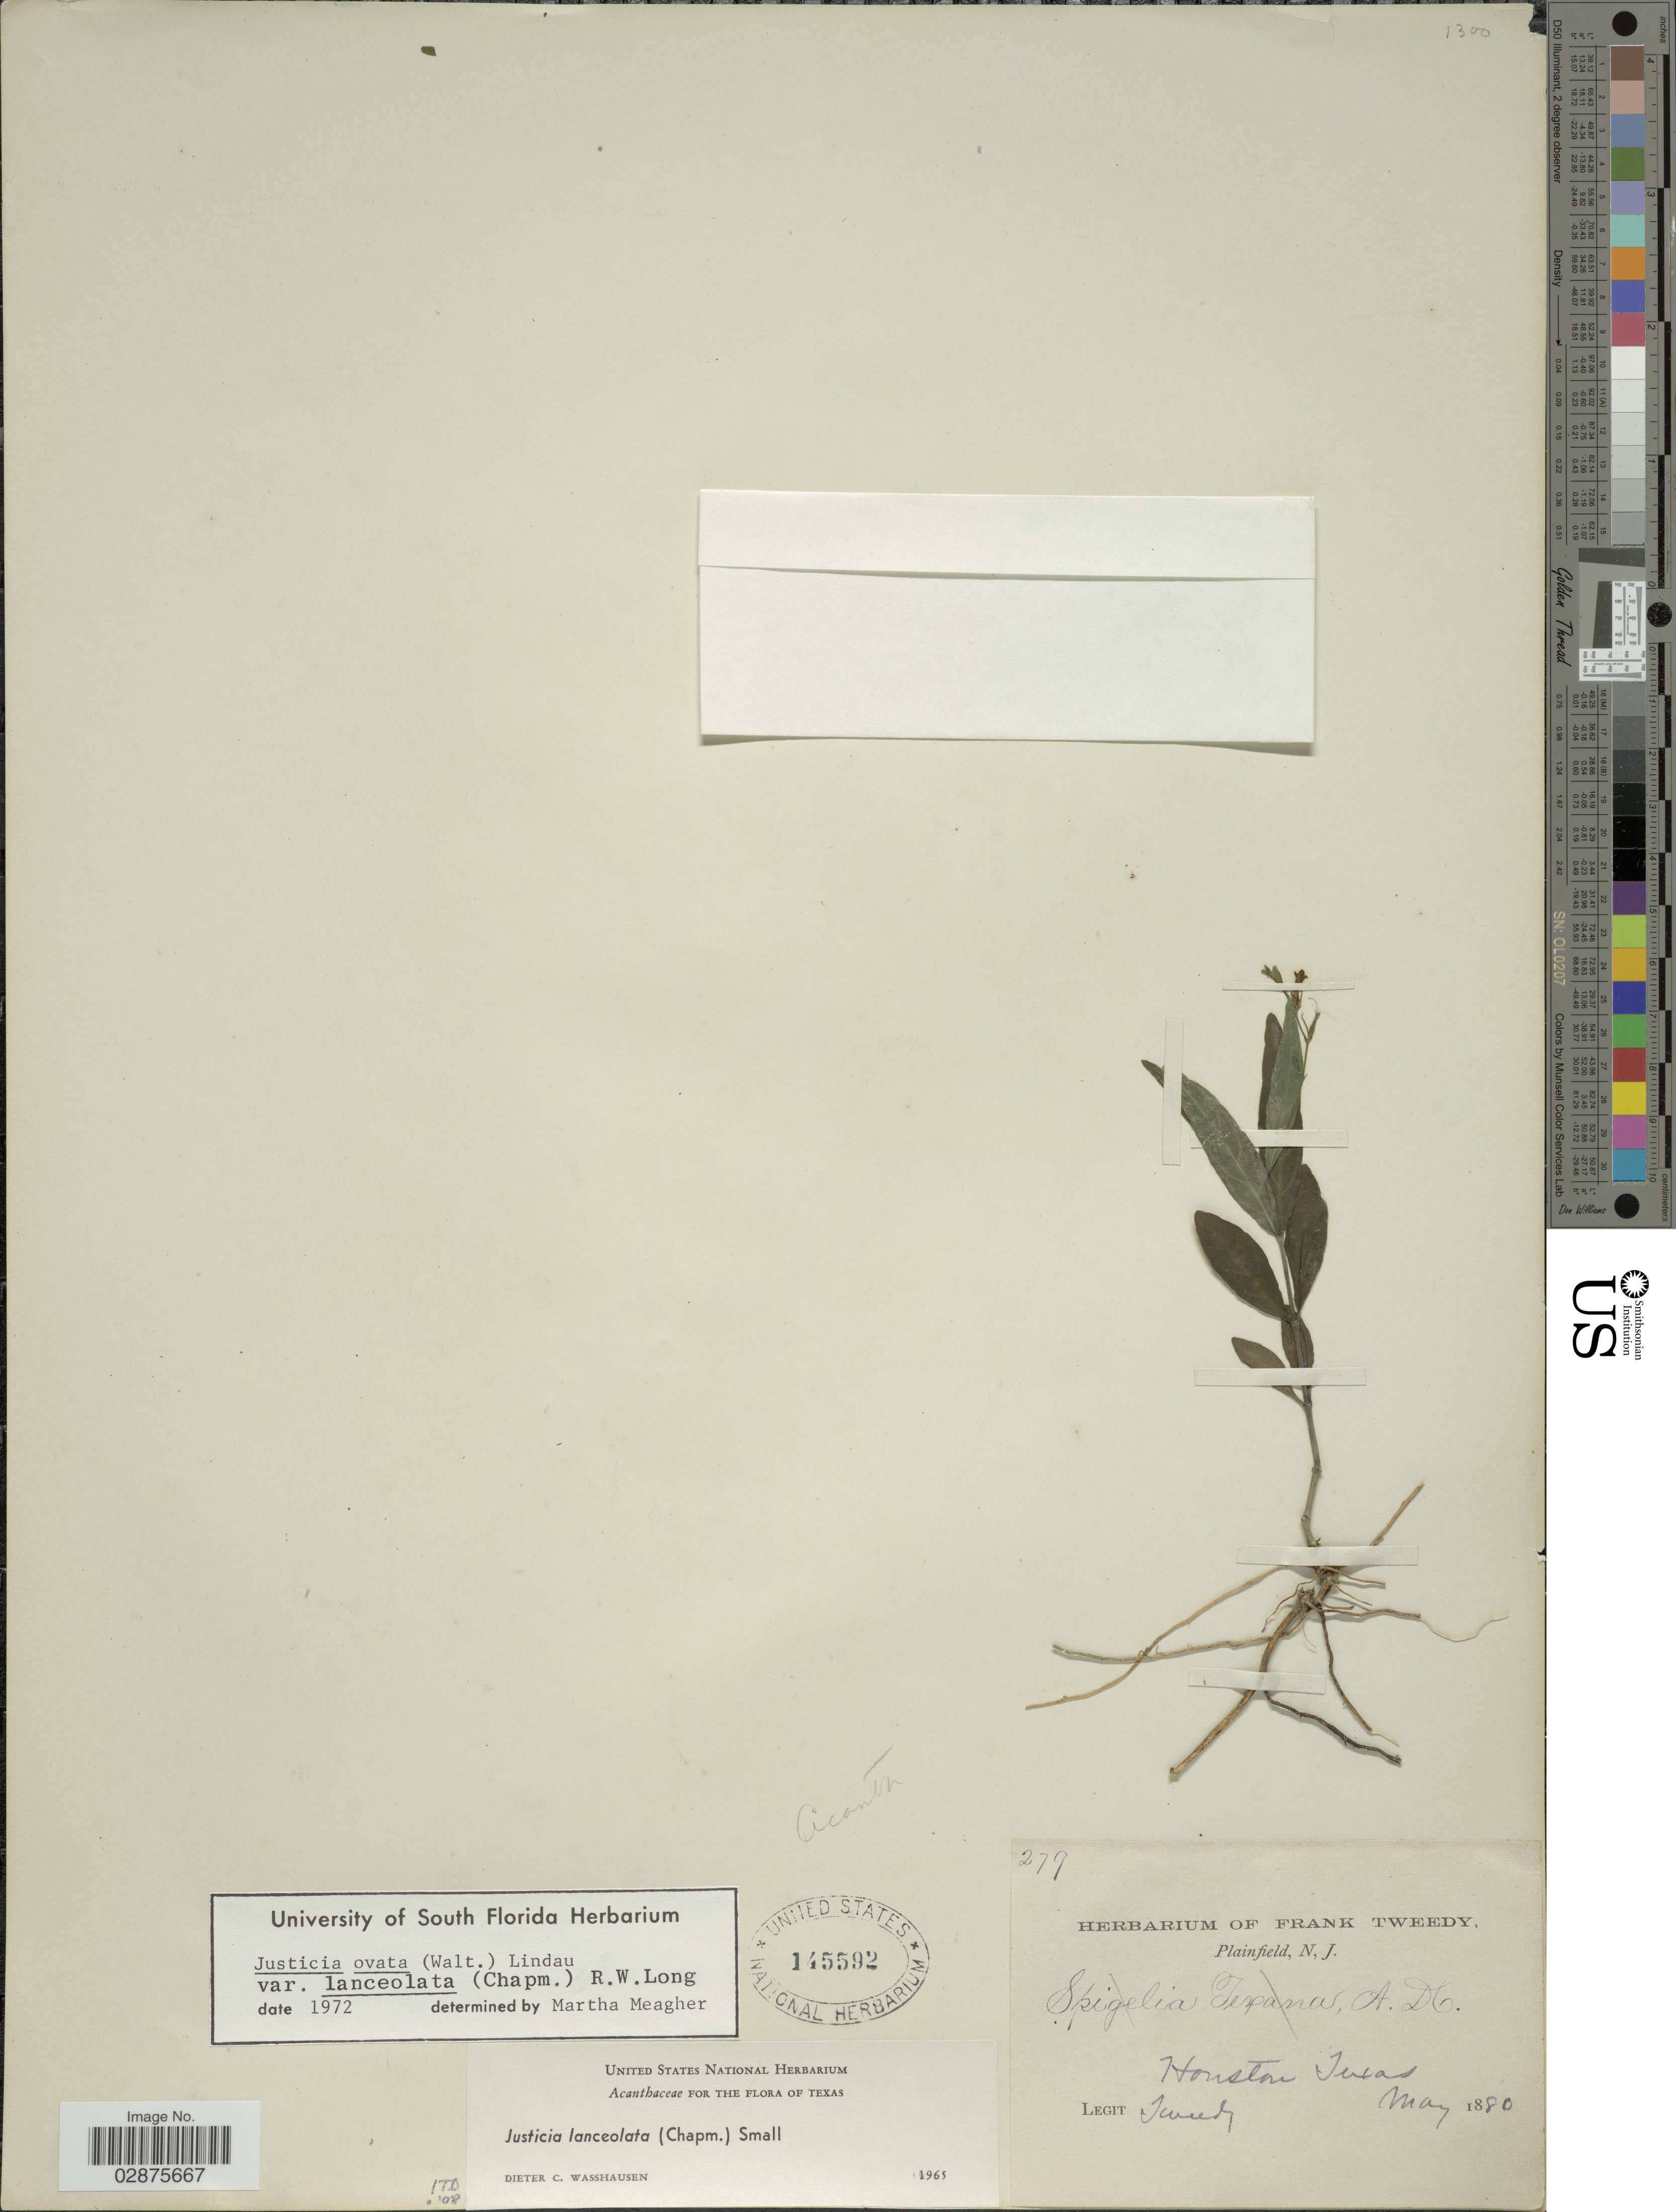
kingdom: Plantae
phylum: Tracheophyta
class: Magnoliopsida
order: Lamiales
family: Acanthaceae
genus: Justicia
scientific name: Justicia lanceolata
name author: (Chapm.) Small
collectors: F. Tweedy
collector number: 279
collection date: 1880-05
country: United States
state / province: Texas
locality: Houston Texas.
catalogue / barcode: US 145592